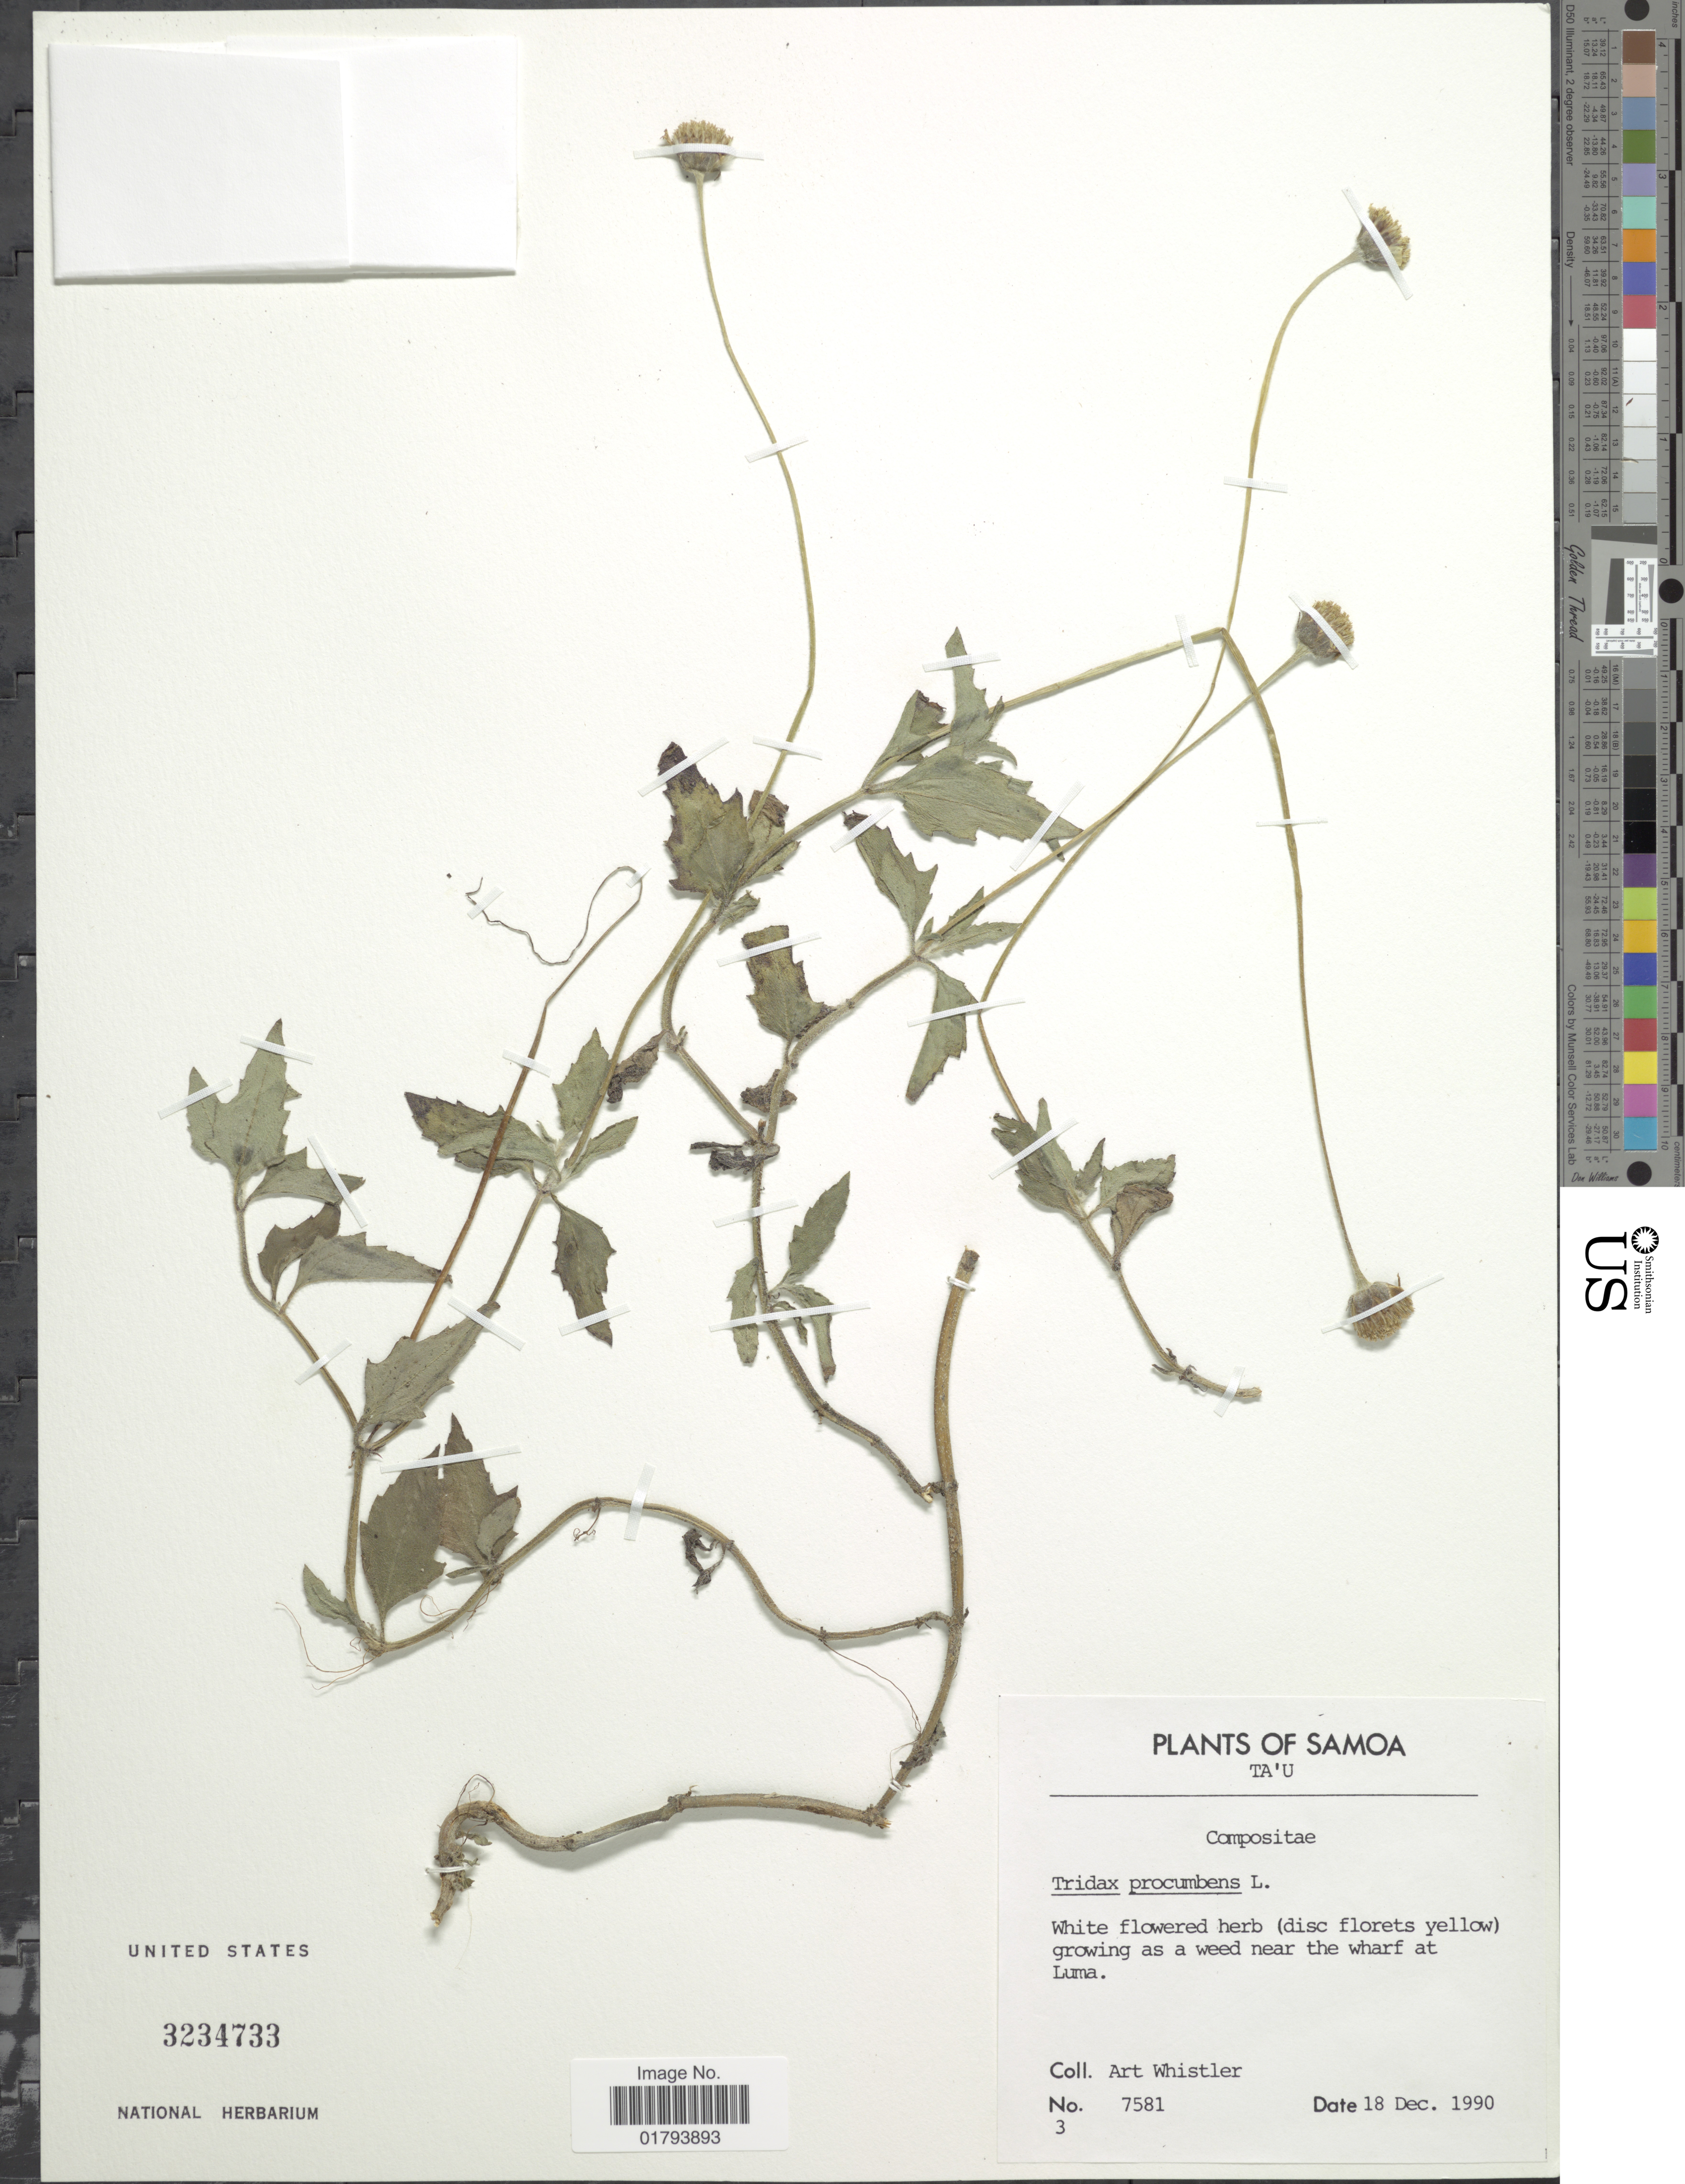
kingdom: Plantae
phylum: Tracheophyta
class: Magnoliopsida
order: Asterales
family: Asteraceae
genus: Tridax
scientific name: Tridax procumbens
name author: L.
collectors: A. Whistler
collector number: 7581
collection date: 1990-12-18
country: American Samoa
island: Ta'u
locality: Ta'u, White flowered herb (disc florets yellow) growing as a weed near the wharf at Luma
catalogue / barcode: US 3234733